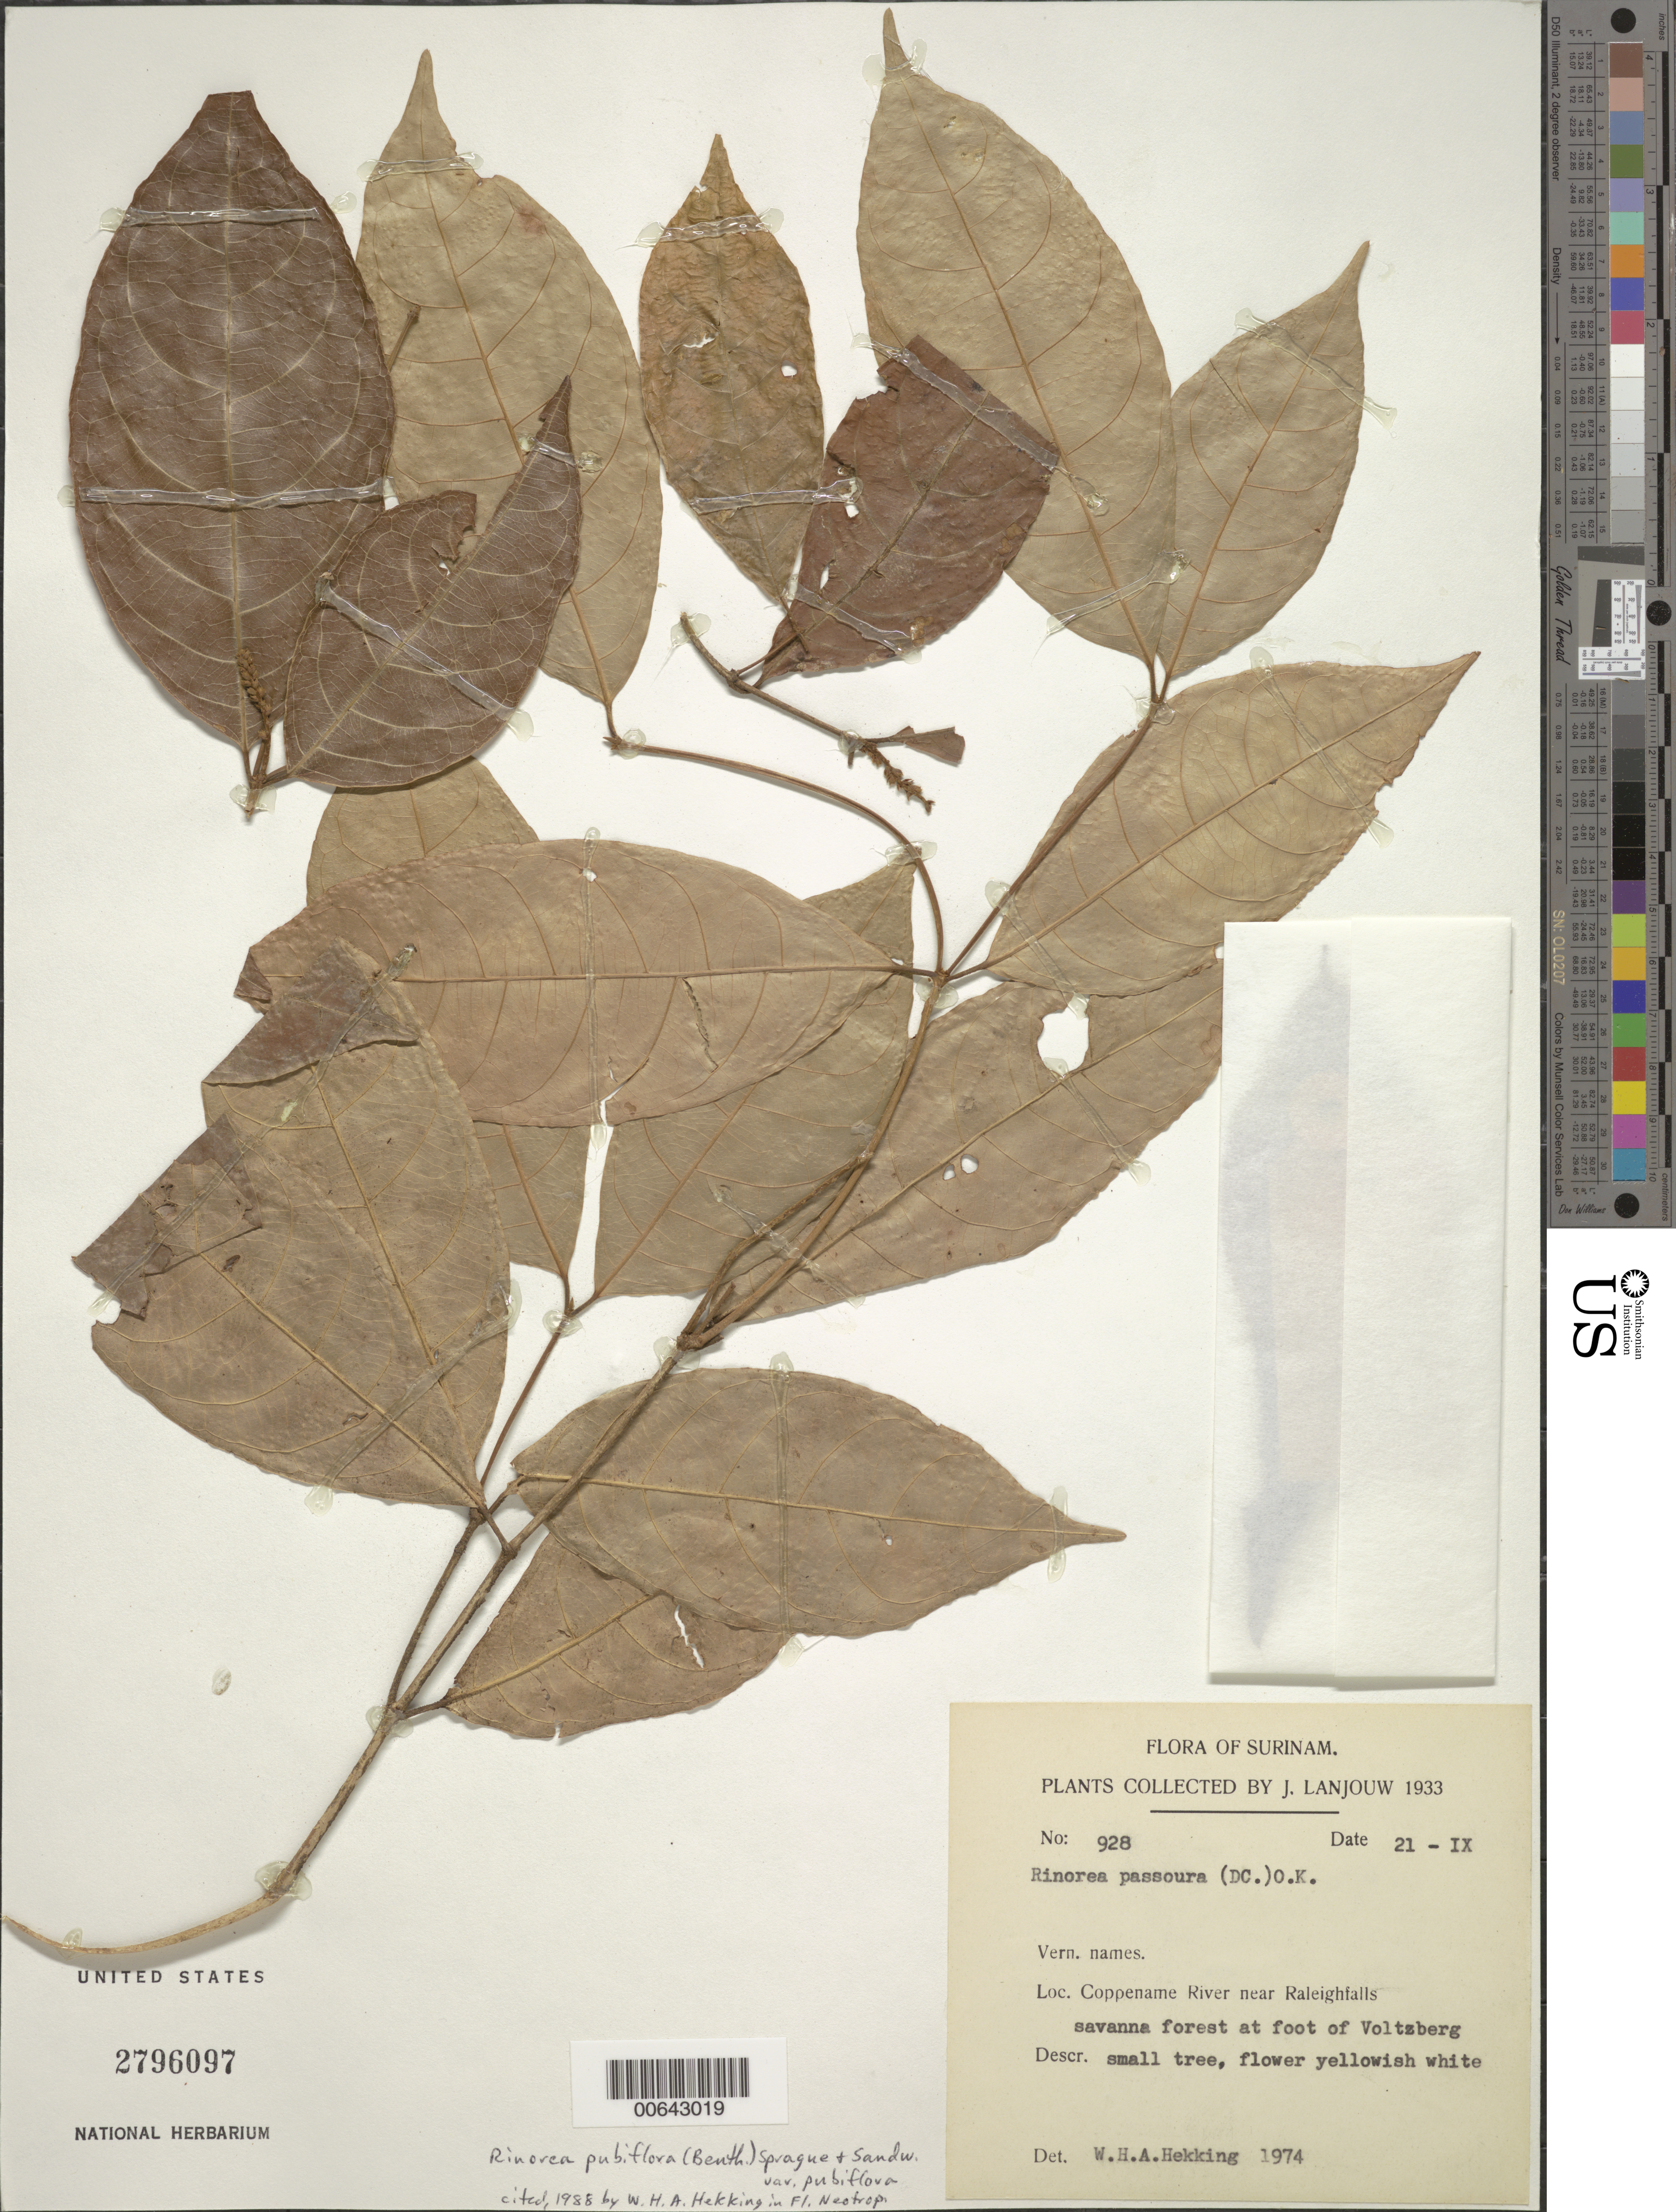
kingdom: Plantae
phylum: Tracheophyta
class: Magnoliopsida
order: Malpighiales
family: Violaceae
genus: Rinorea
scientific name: Rinorea pubiflora var. pubiflora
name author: (Benth.) Sprague & Sandwith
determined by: Hekking, W. H. A.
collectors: J. Lanjouw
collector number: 928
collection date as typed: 21-Sep-33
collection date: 1933-09-21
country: Suriname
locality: Voltzberg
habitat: Savanna forest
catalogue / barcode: US 2796097